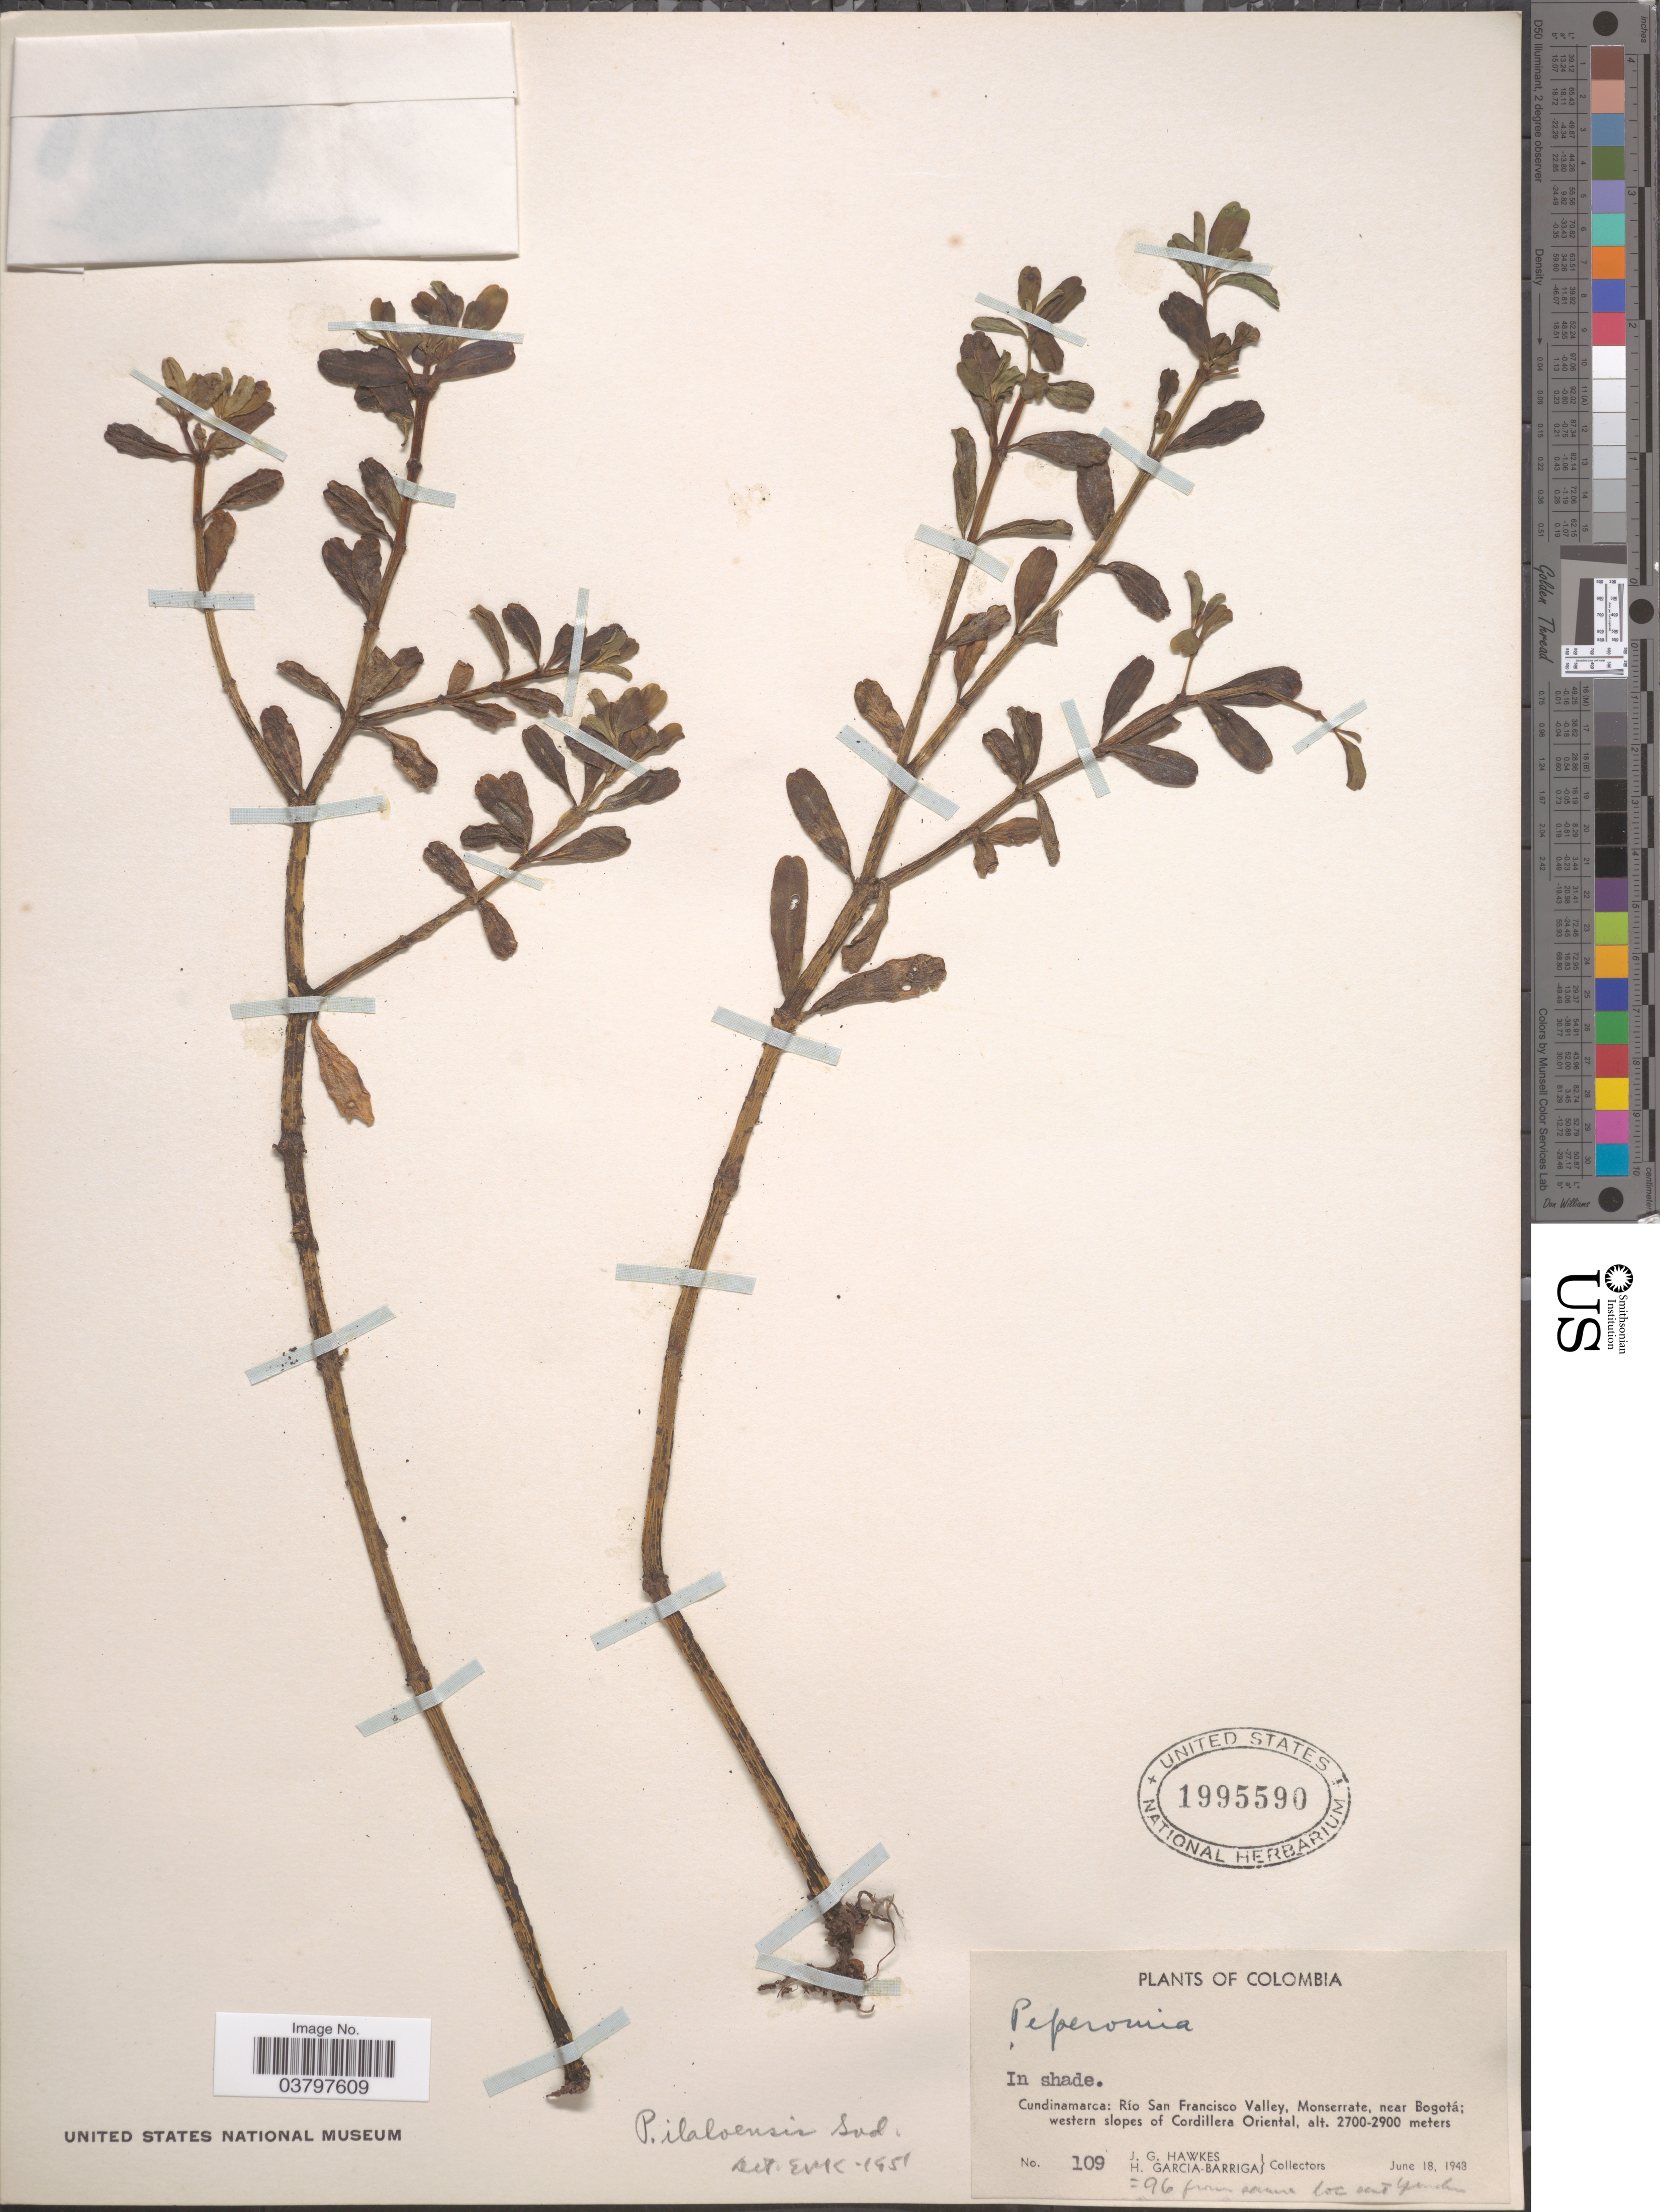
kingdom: Plantae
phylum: Tracheophyta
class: Magnoliopsida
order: Piperales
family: Piperaceae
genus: Peperomia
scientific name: Peperomia ilaloensis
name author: Sodiro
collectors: J. Hawkes & H. García Barriga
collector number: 109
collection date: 1943-06-18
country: Colombia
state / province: Cundinamarca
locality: Río San Francisco Valley, Monserrate, near Bogotá; western slopes of Cordillera Oriental.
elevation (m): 2700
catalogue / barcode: US 1995590